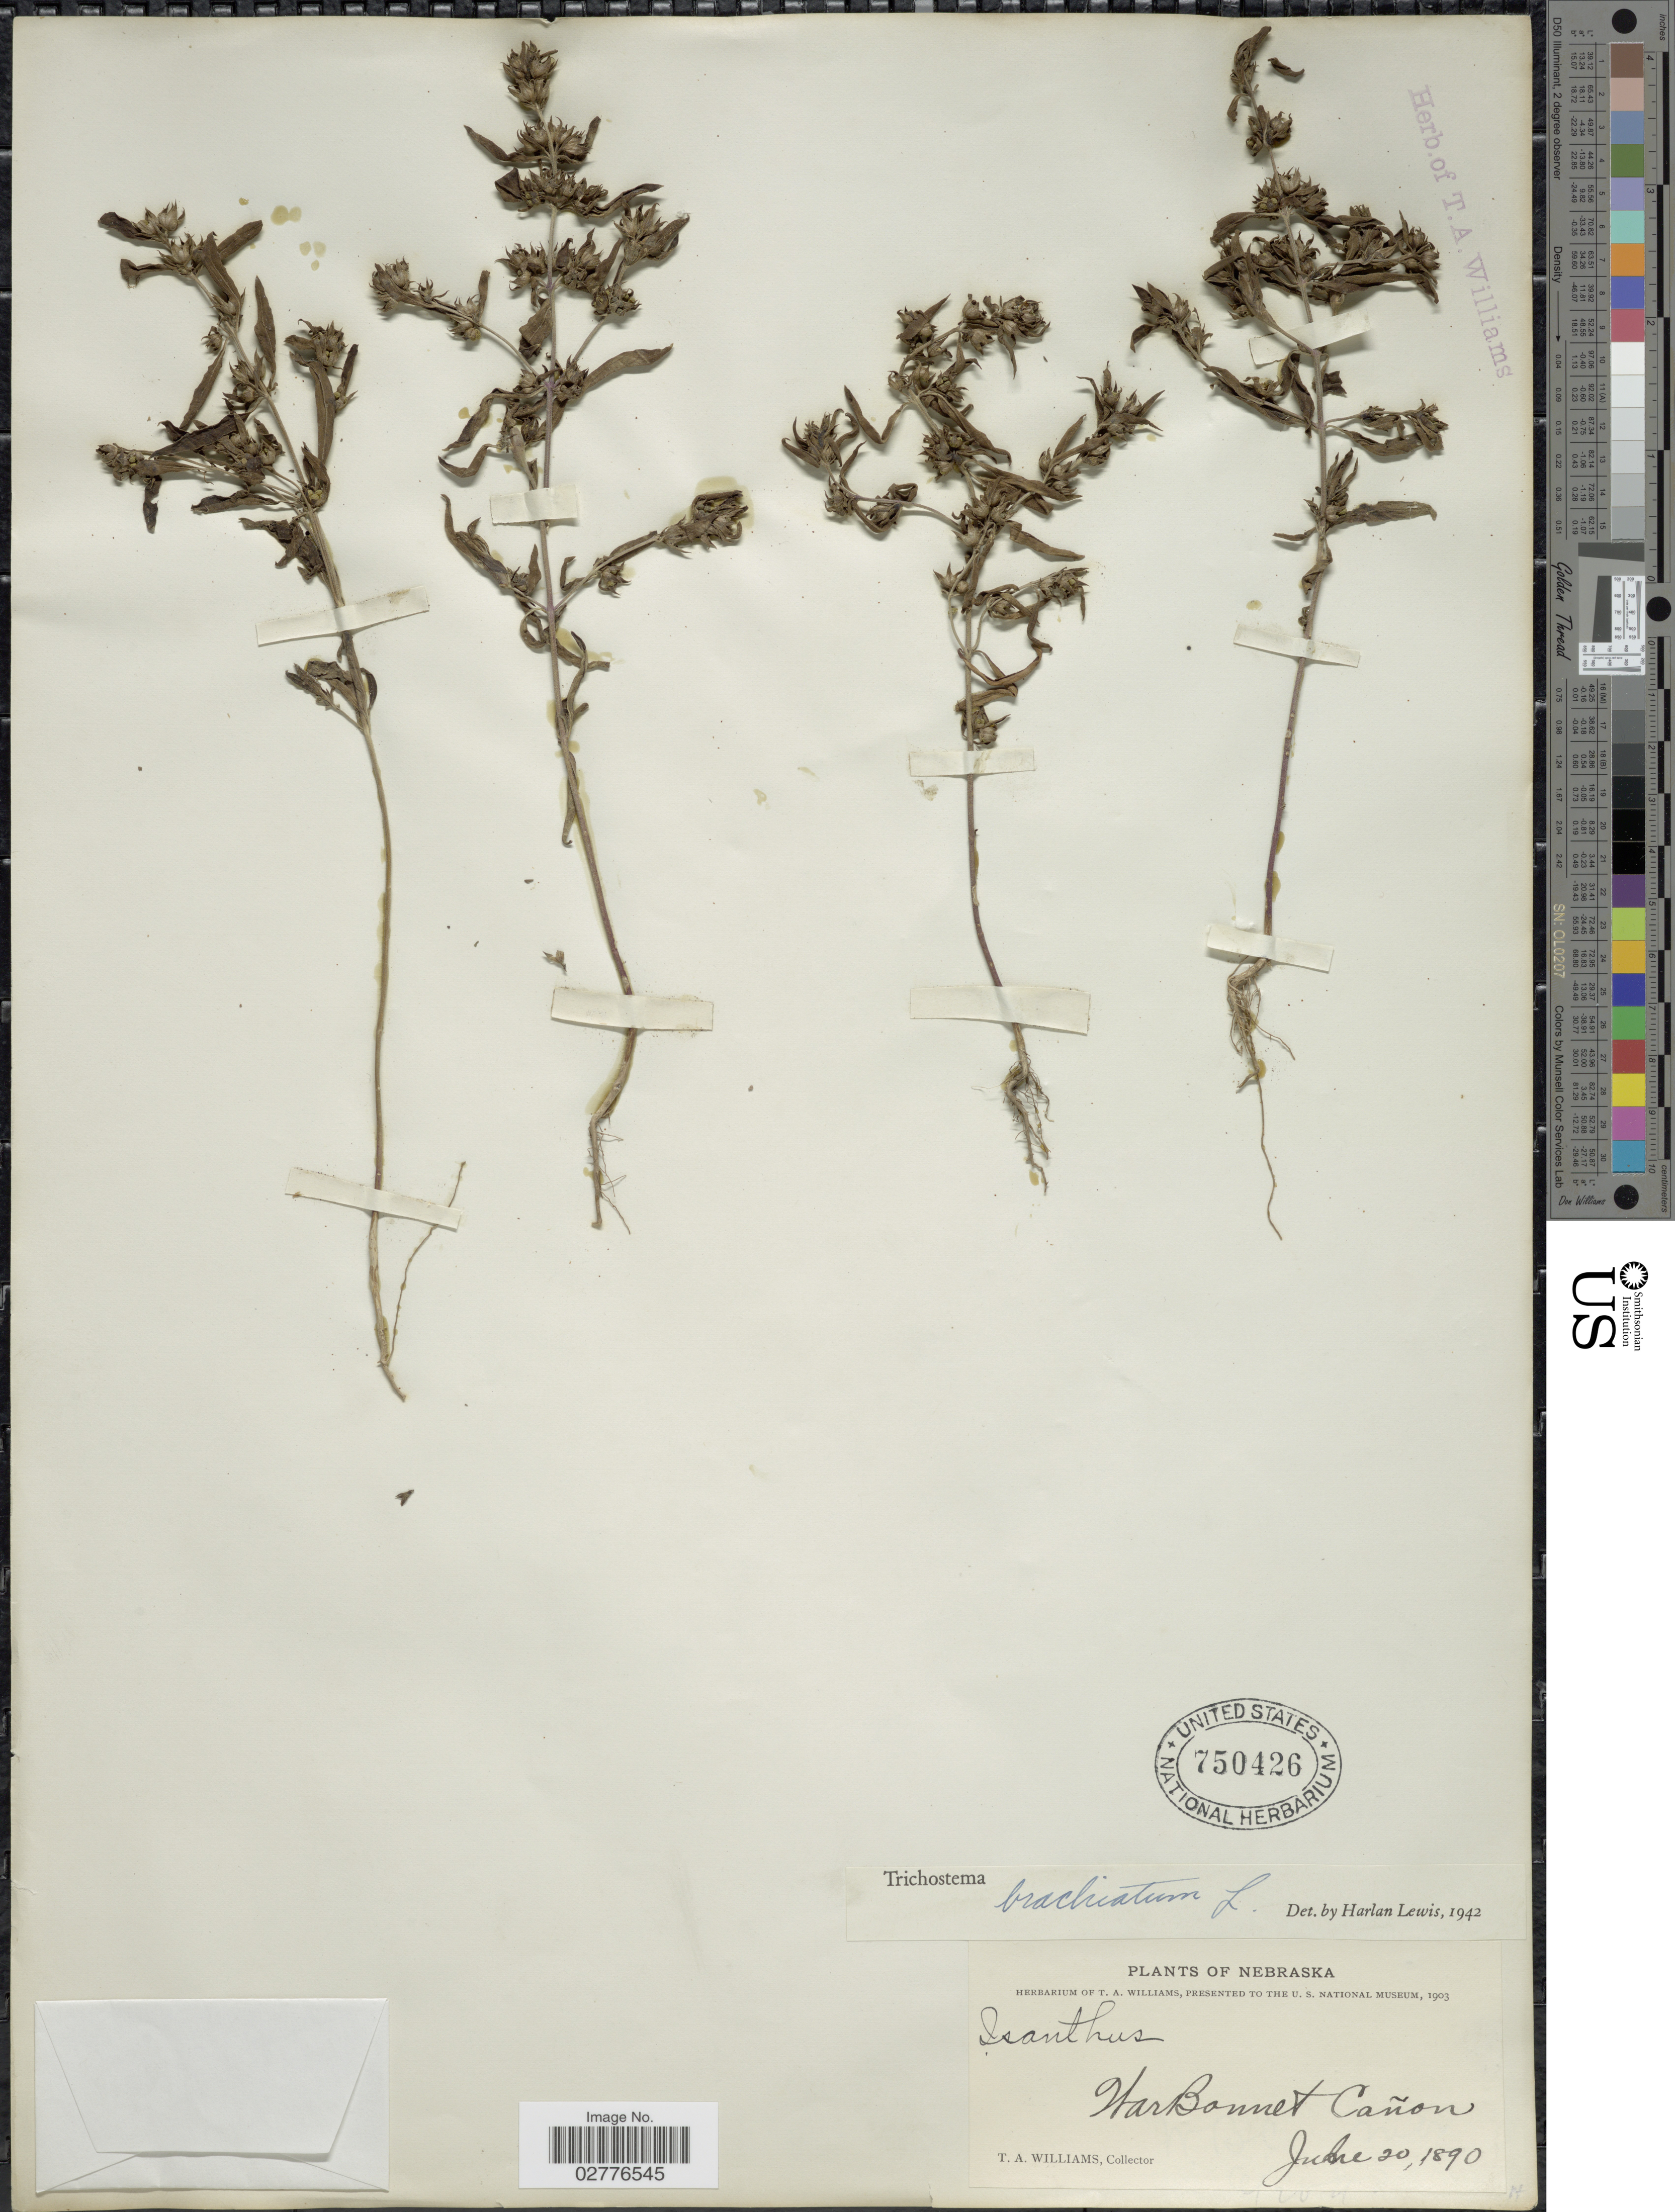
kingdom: Plantae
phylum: Tracheophyta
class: Magnoliopsida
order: Lamiales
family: Lamiaceae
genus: Trichostema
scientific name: Trichostema brachiatum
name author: L.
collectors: T. A. Williams (herbarium)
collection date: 1890-06-20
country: United States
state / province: Nebraska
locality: War Bonnet Cañon.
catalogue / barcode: US 750426